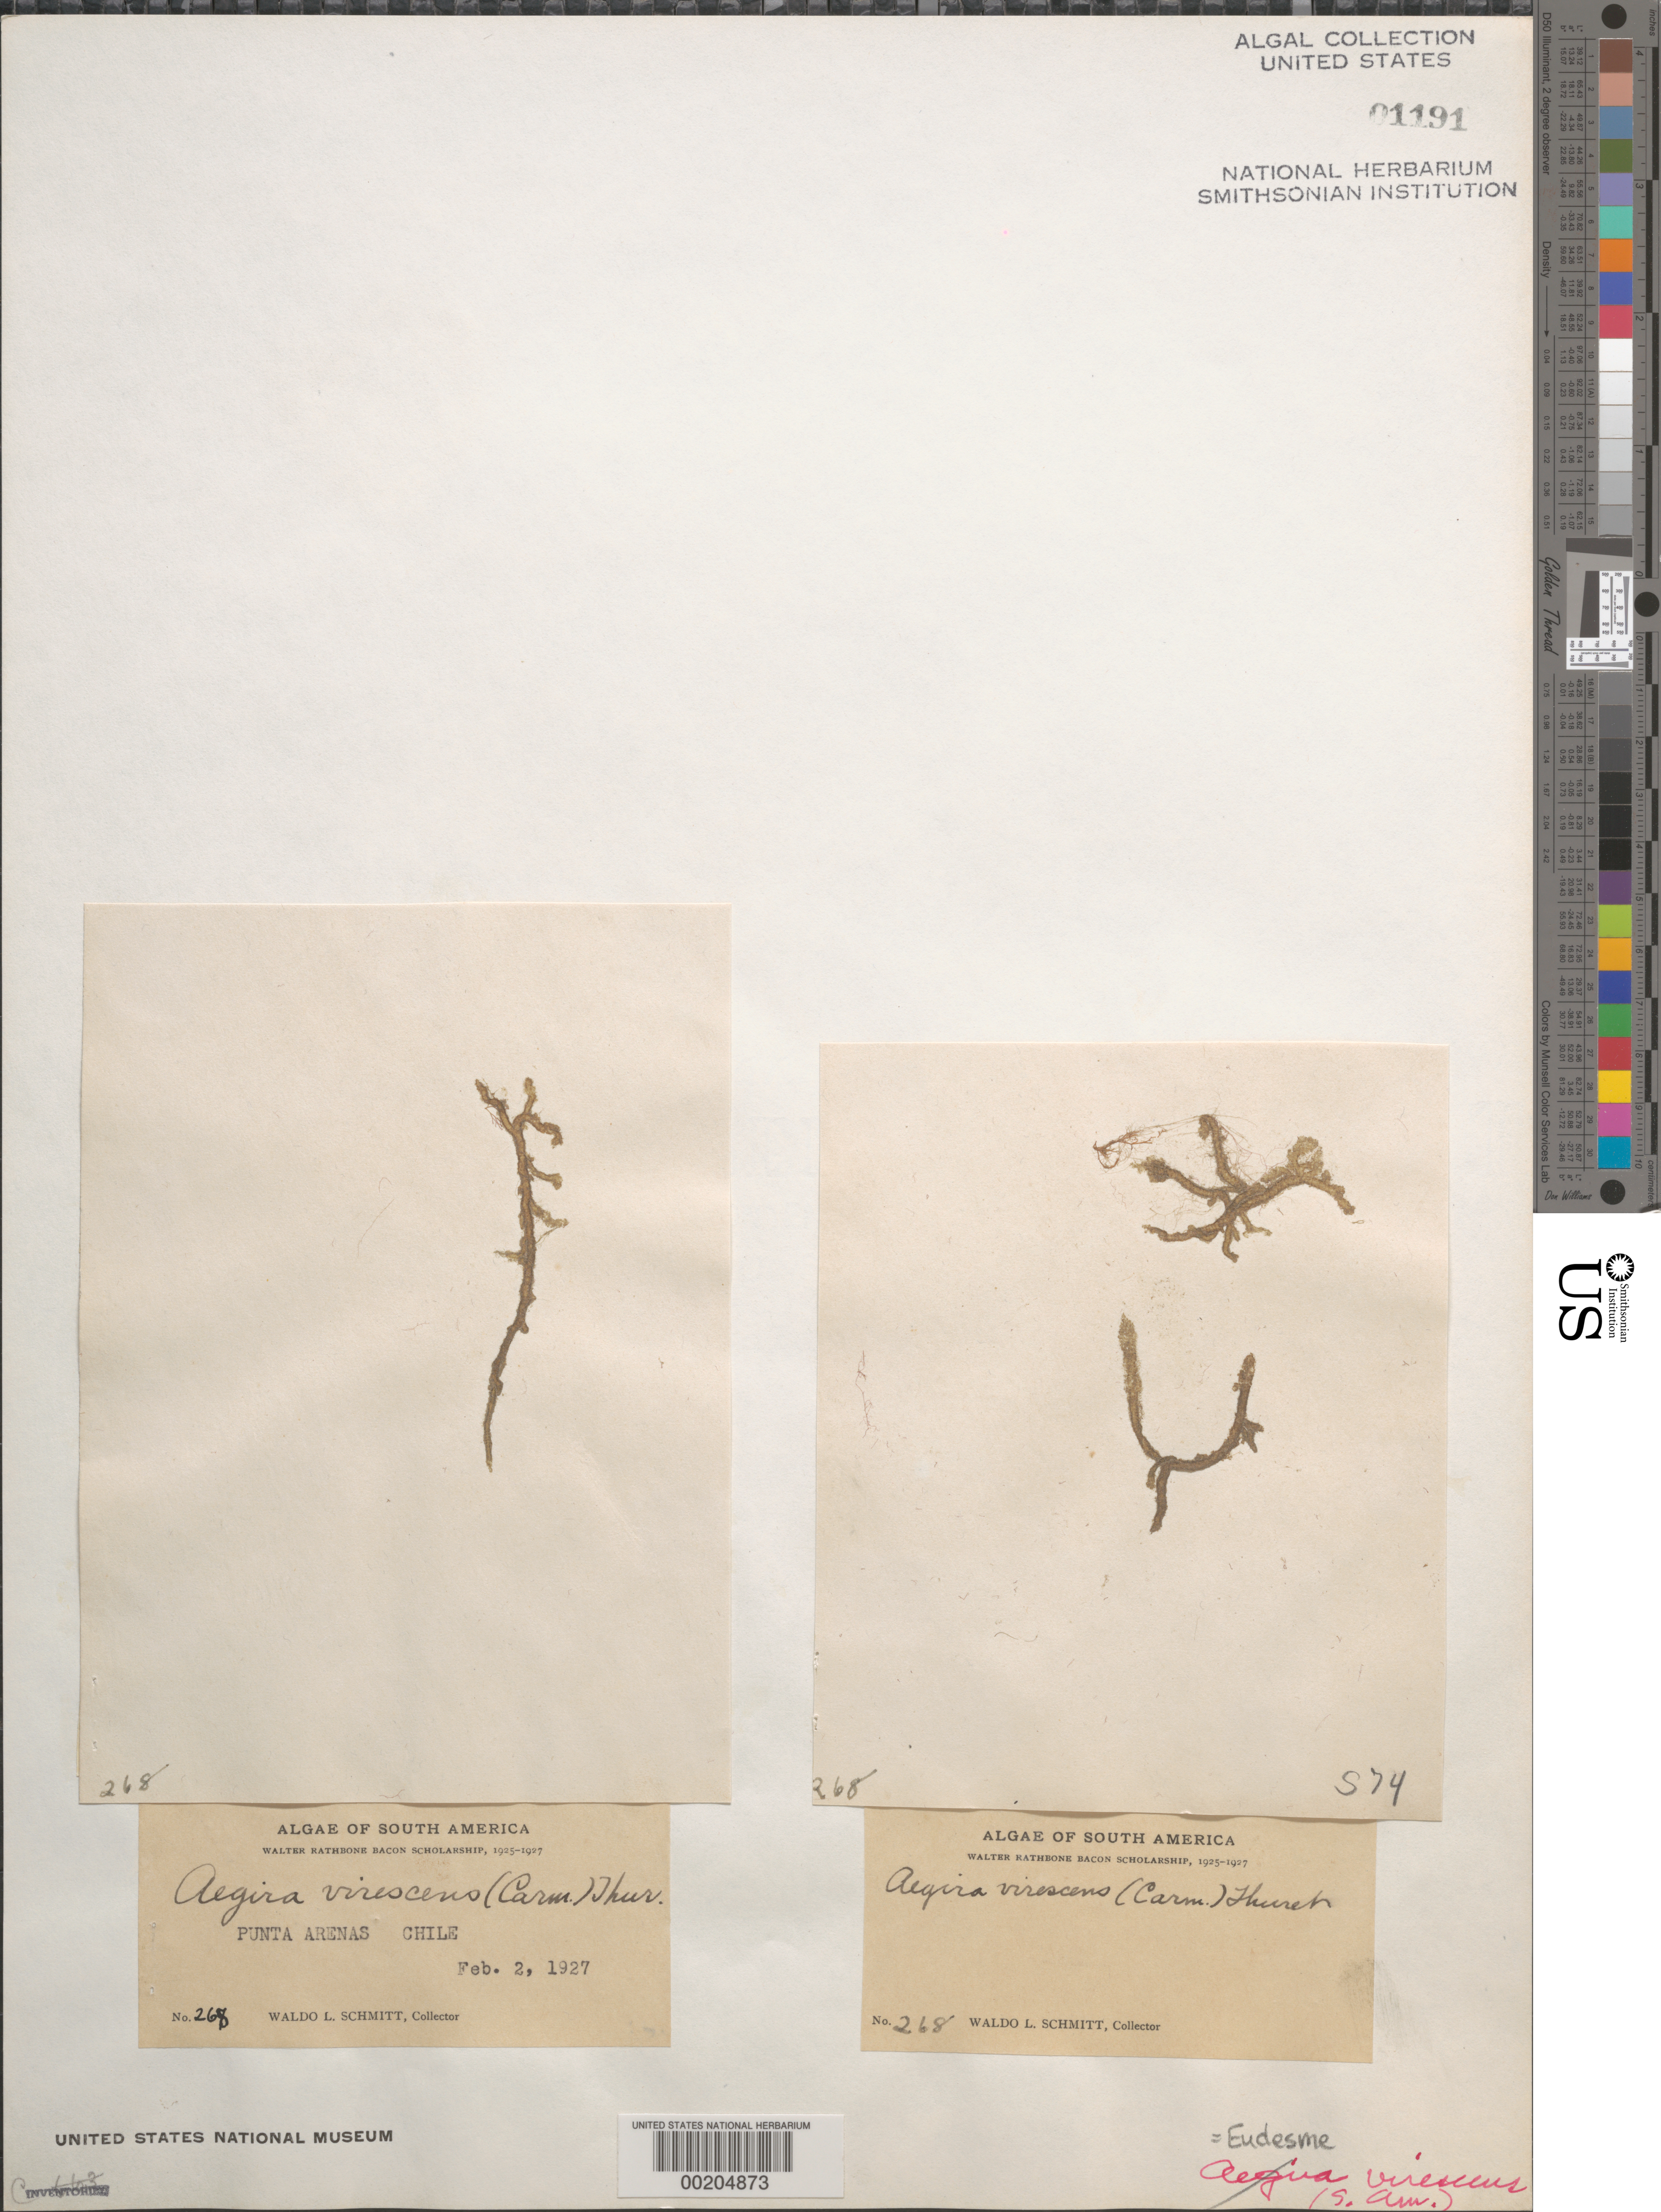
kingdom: Chromista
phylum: Ochrophyta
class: Phaeophyceae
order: Ectocarpales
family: Chordariaceae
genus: Eudesme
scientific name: Eudesme virescens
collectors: W. L. Schmitt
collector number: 268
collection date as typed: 02 Feb 1927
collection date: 1927-02-02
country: Chile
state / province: Magallanes y de la Antártica Chilena (XII)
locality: Punta Arenas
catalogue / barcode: US 1191